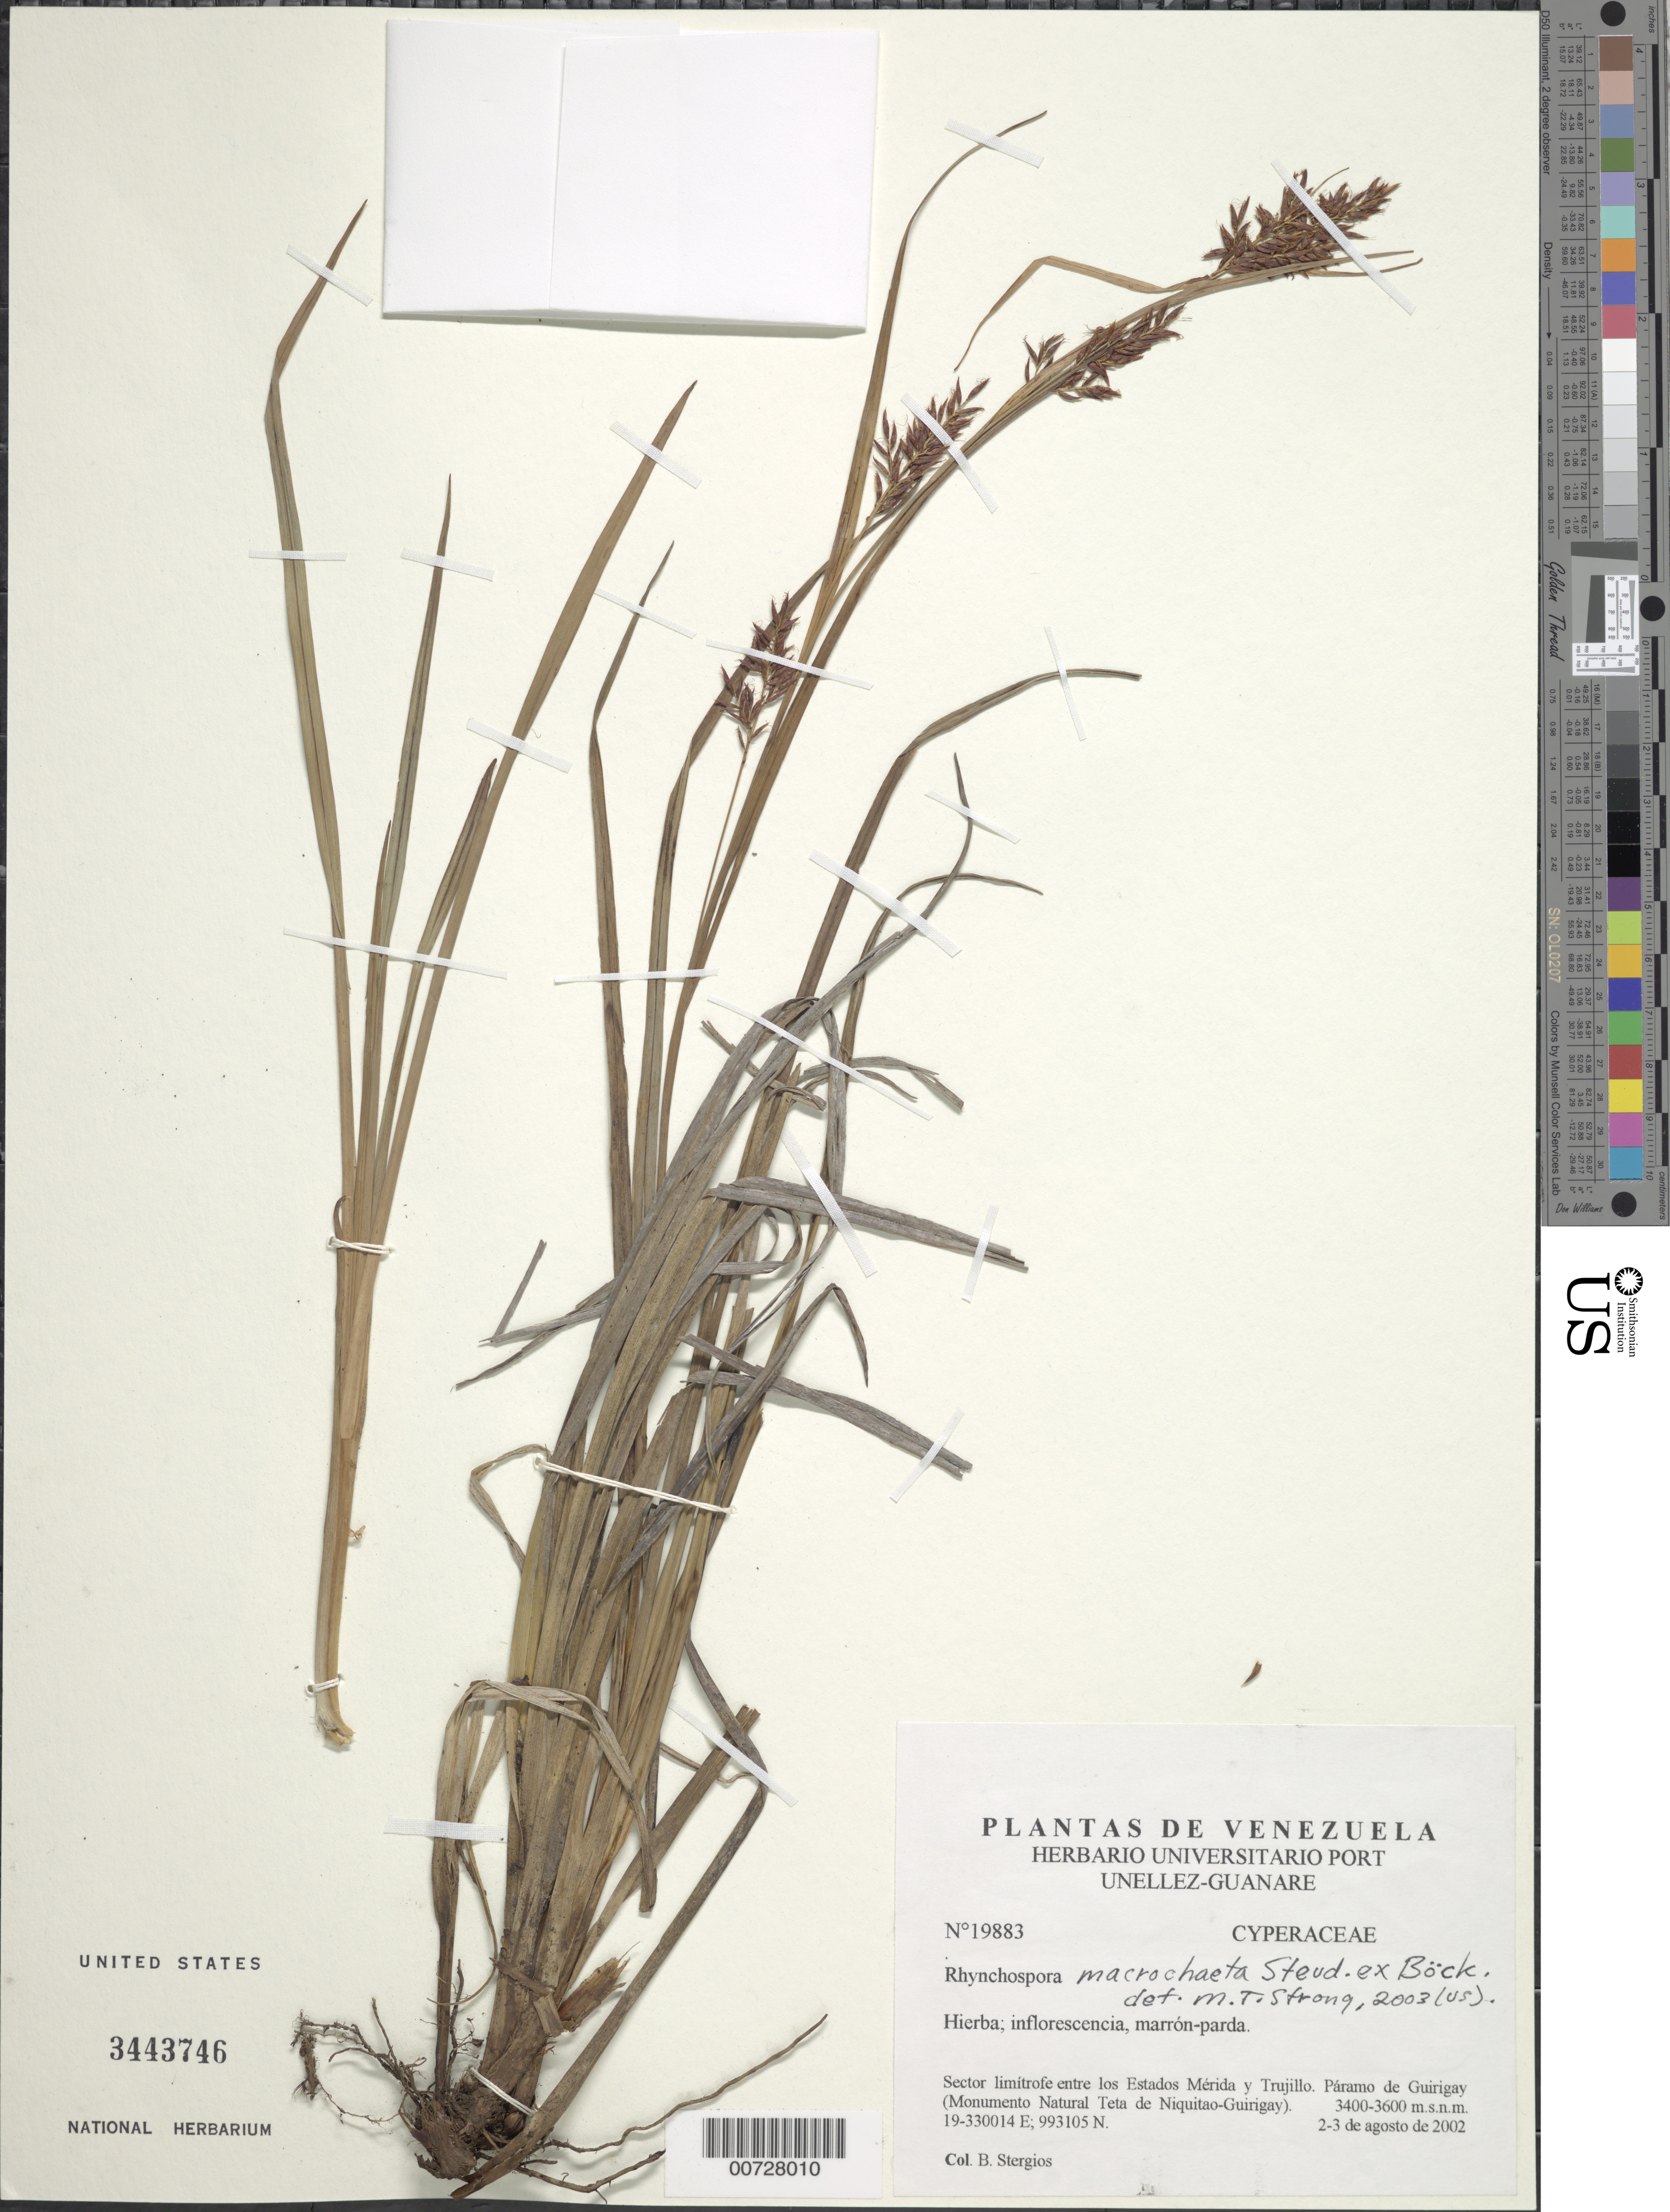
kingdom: Plantae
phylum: Tracheophyta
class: Liliopsida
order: Poales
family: Cyperaceae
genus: Rhynchospora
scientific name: Rhynchospora macrochaeta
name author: Steud. ex Boeckeler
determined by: Strong, M. T., (US), Smithsonian Institution - National Museum of Natural History (UNITED STATES)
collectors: B. G. Stergios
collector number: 19883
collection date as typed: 02 Aug 2002 to 03 Aug 2002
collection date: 2002-08-02/2002-08-03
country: Venezuela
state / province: Trujillo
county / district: Boconó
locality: Páramo de Guirigay (Monumento Natural Teta de Niquitao-Guirigay). Sector limítrofe entre los Estados Mérida y Trujillo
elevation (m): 3400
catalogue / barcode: US 3443746